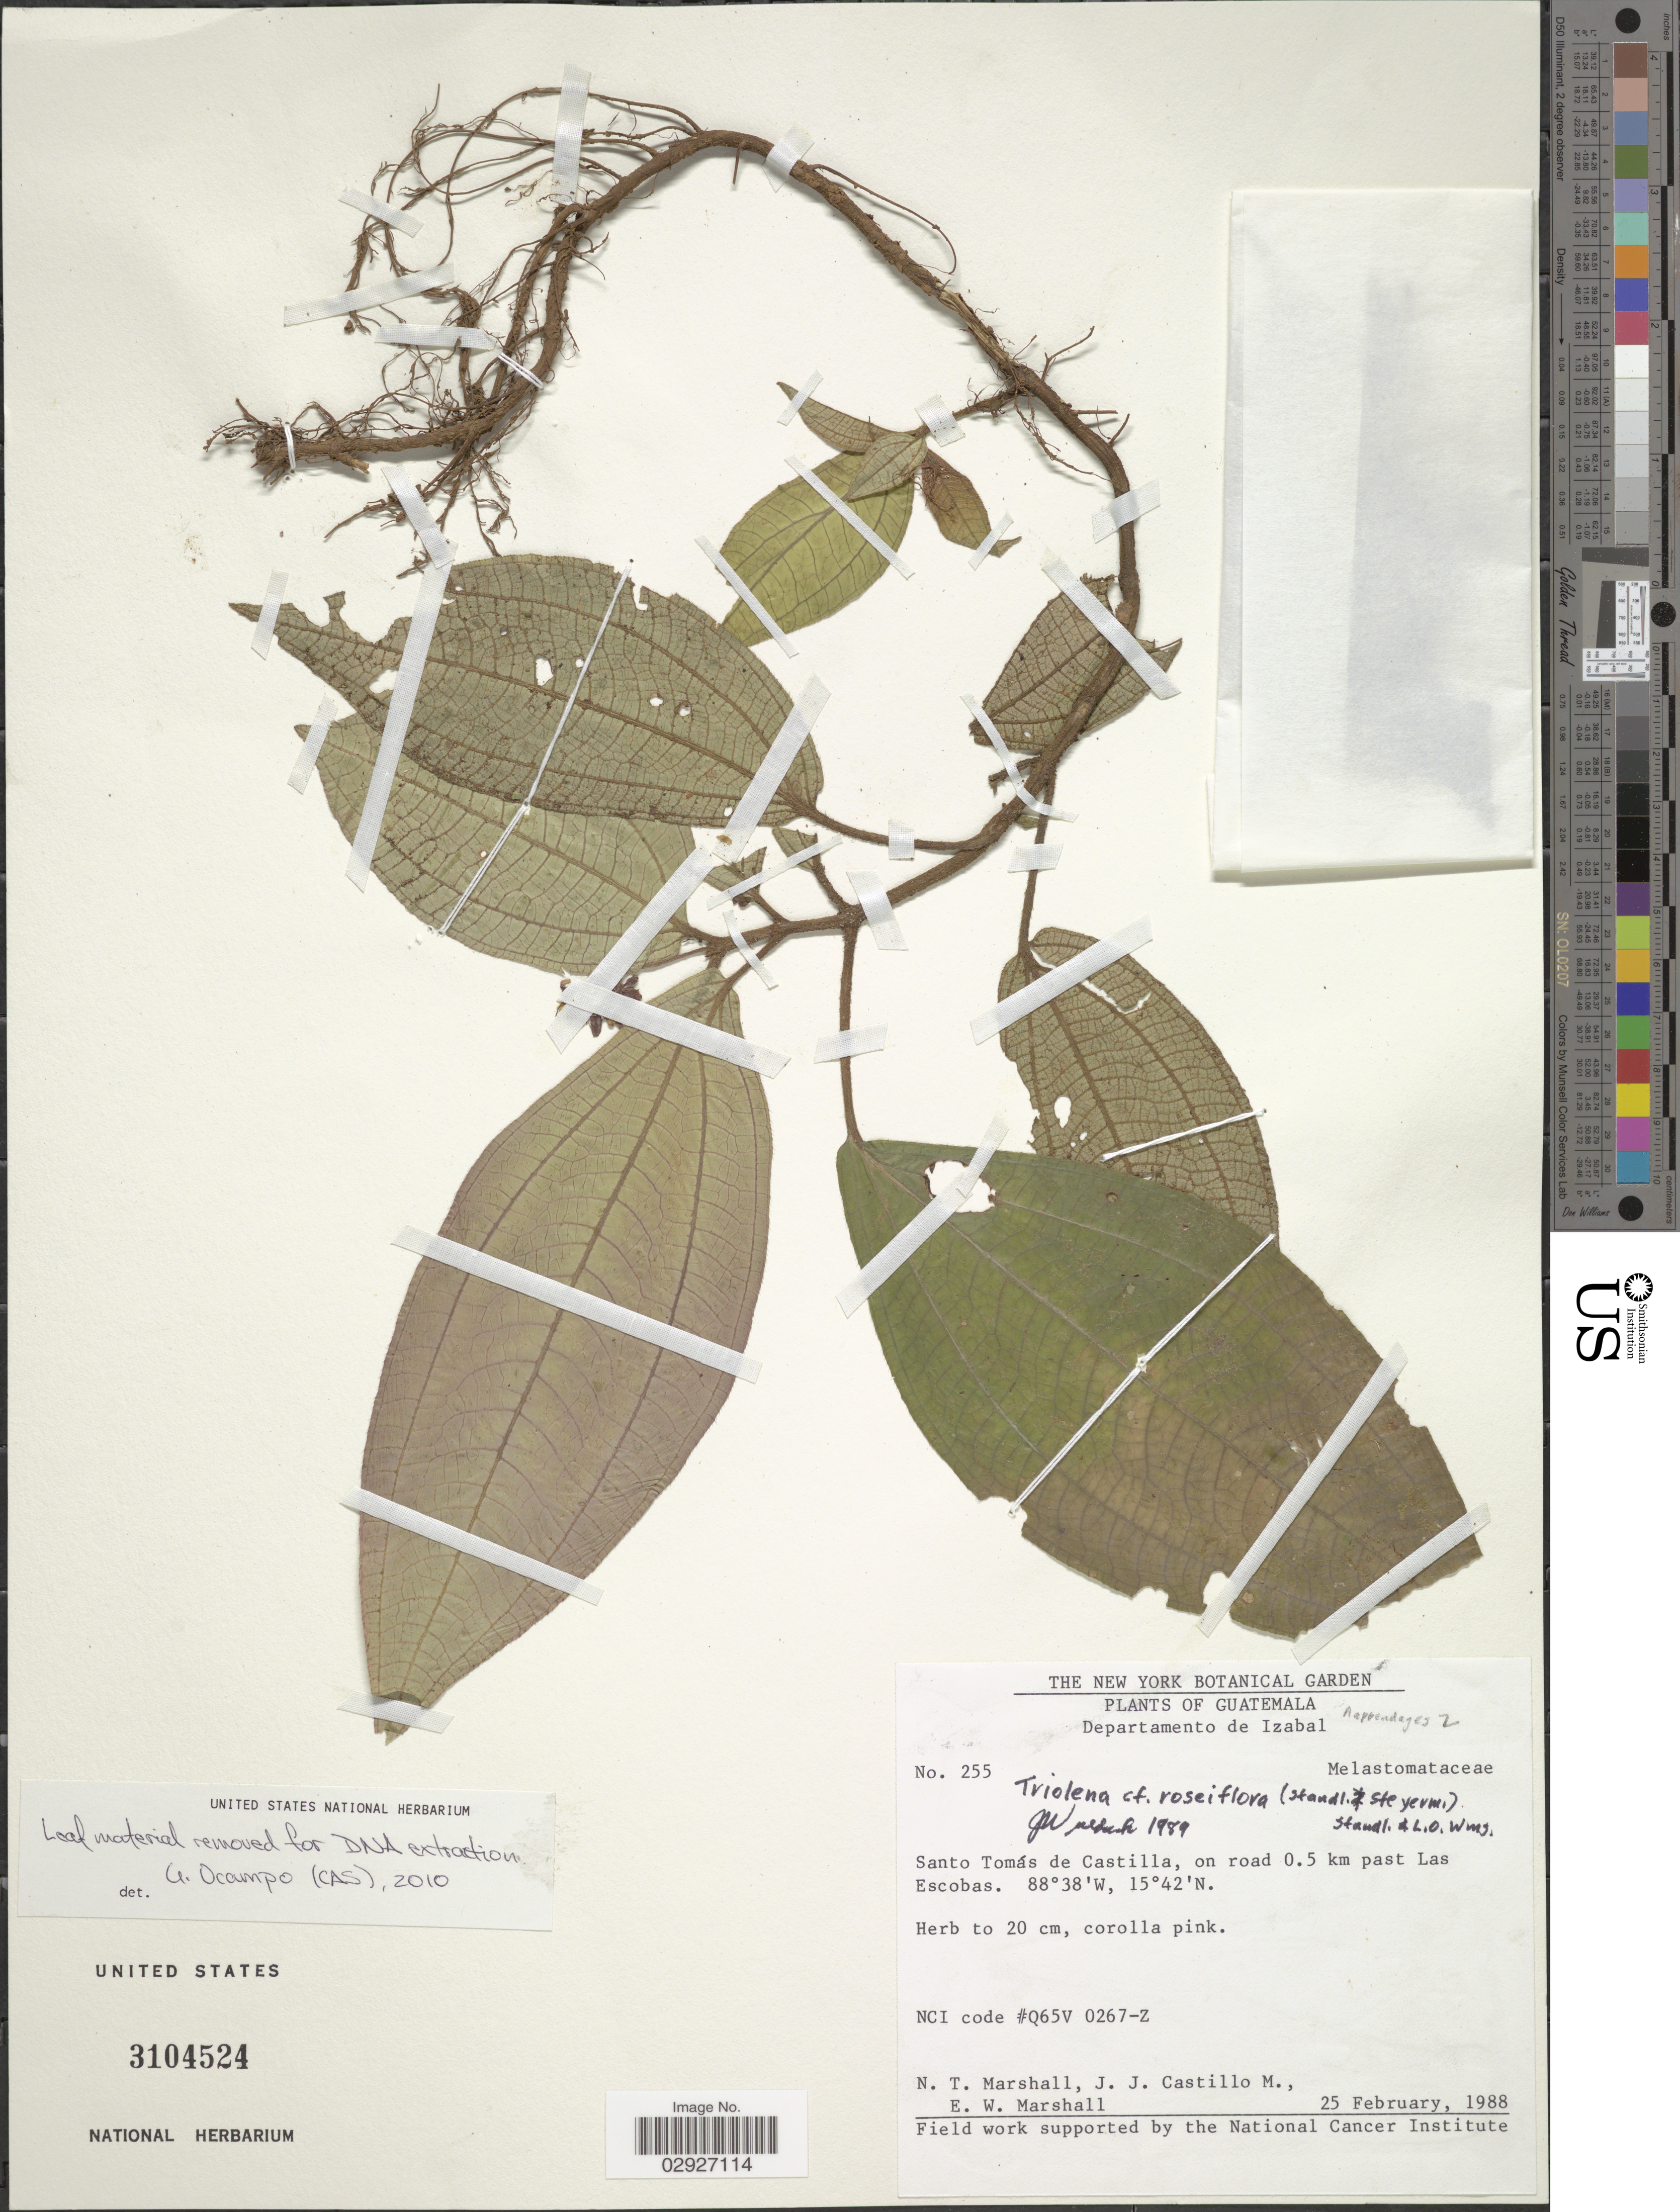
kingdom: Plantae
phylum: Tracheophyta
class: Magnoliopsida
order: Myrtales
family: Melastomataceae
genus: Triolena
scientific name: Triolena roseiflora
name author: (Standl. & Steyerm.) Standl. & L.O. Williams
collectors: N. T. Marshall, J. Castillo & E. W. Marshall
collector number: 255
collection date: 1988-02-25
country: Guatemala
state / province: Izabal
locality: Departamento de Izabal, Santo Tomás de Castilla, on road 0.5 km past Las Escobas.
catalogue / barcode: US 3104524